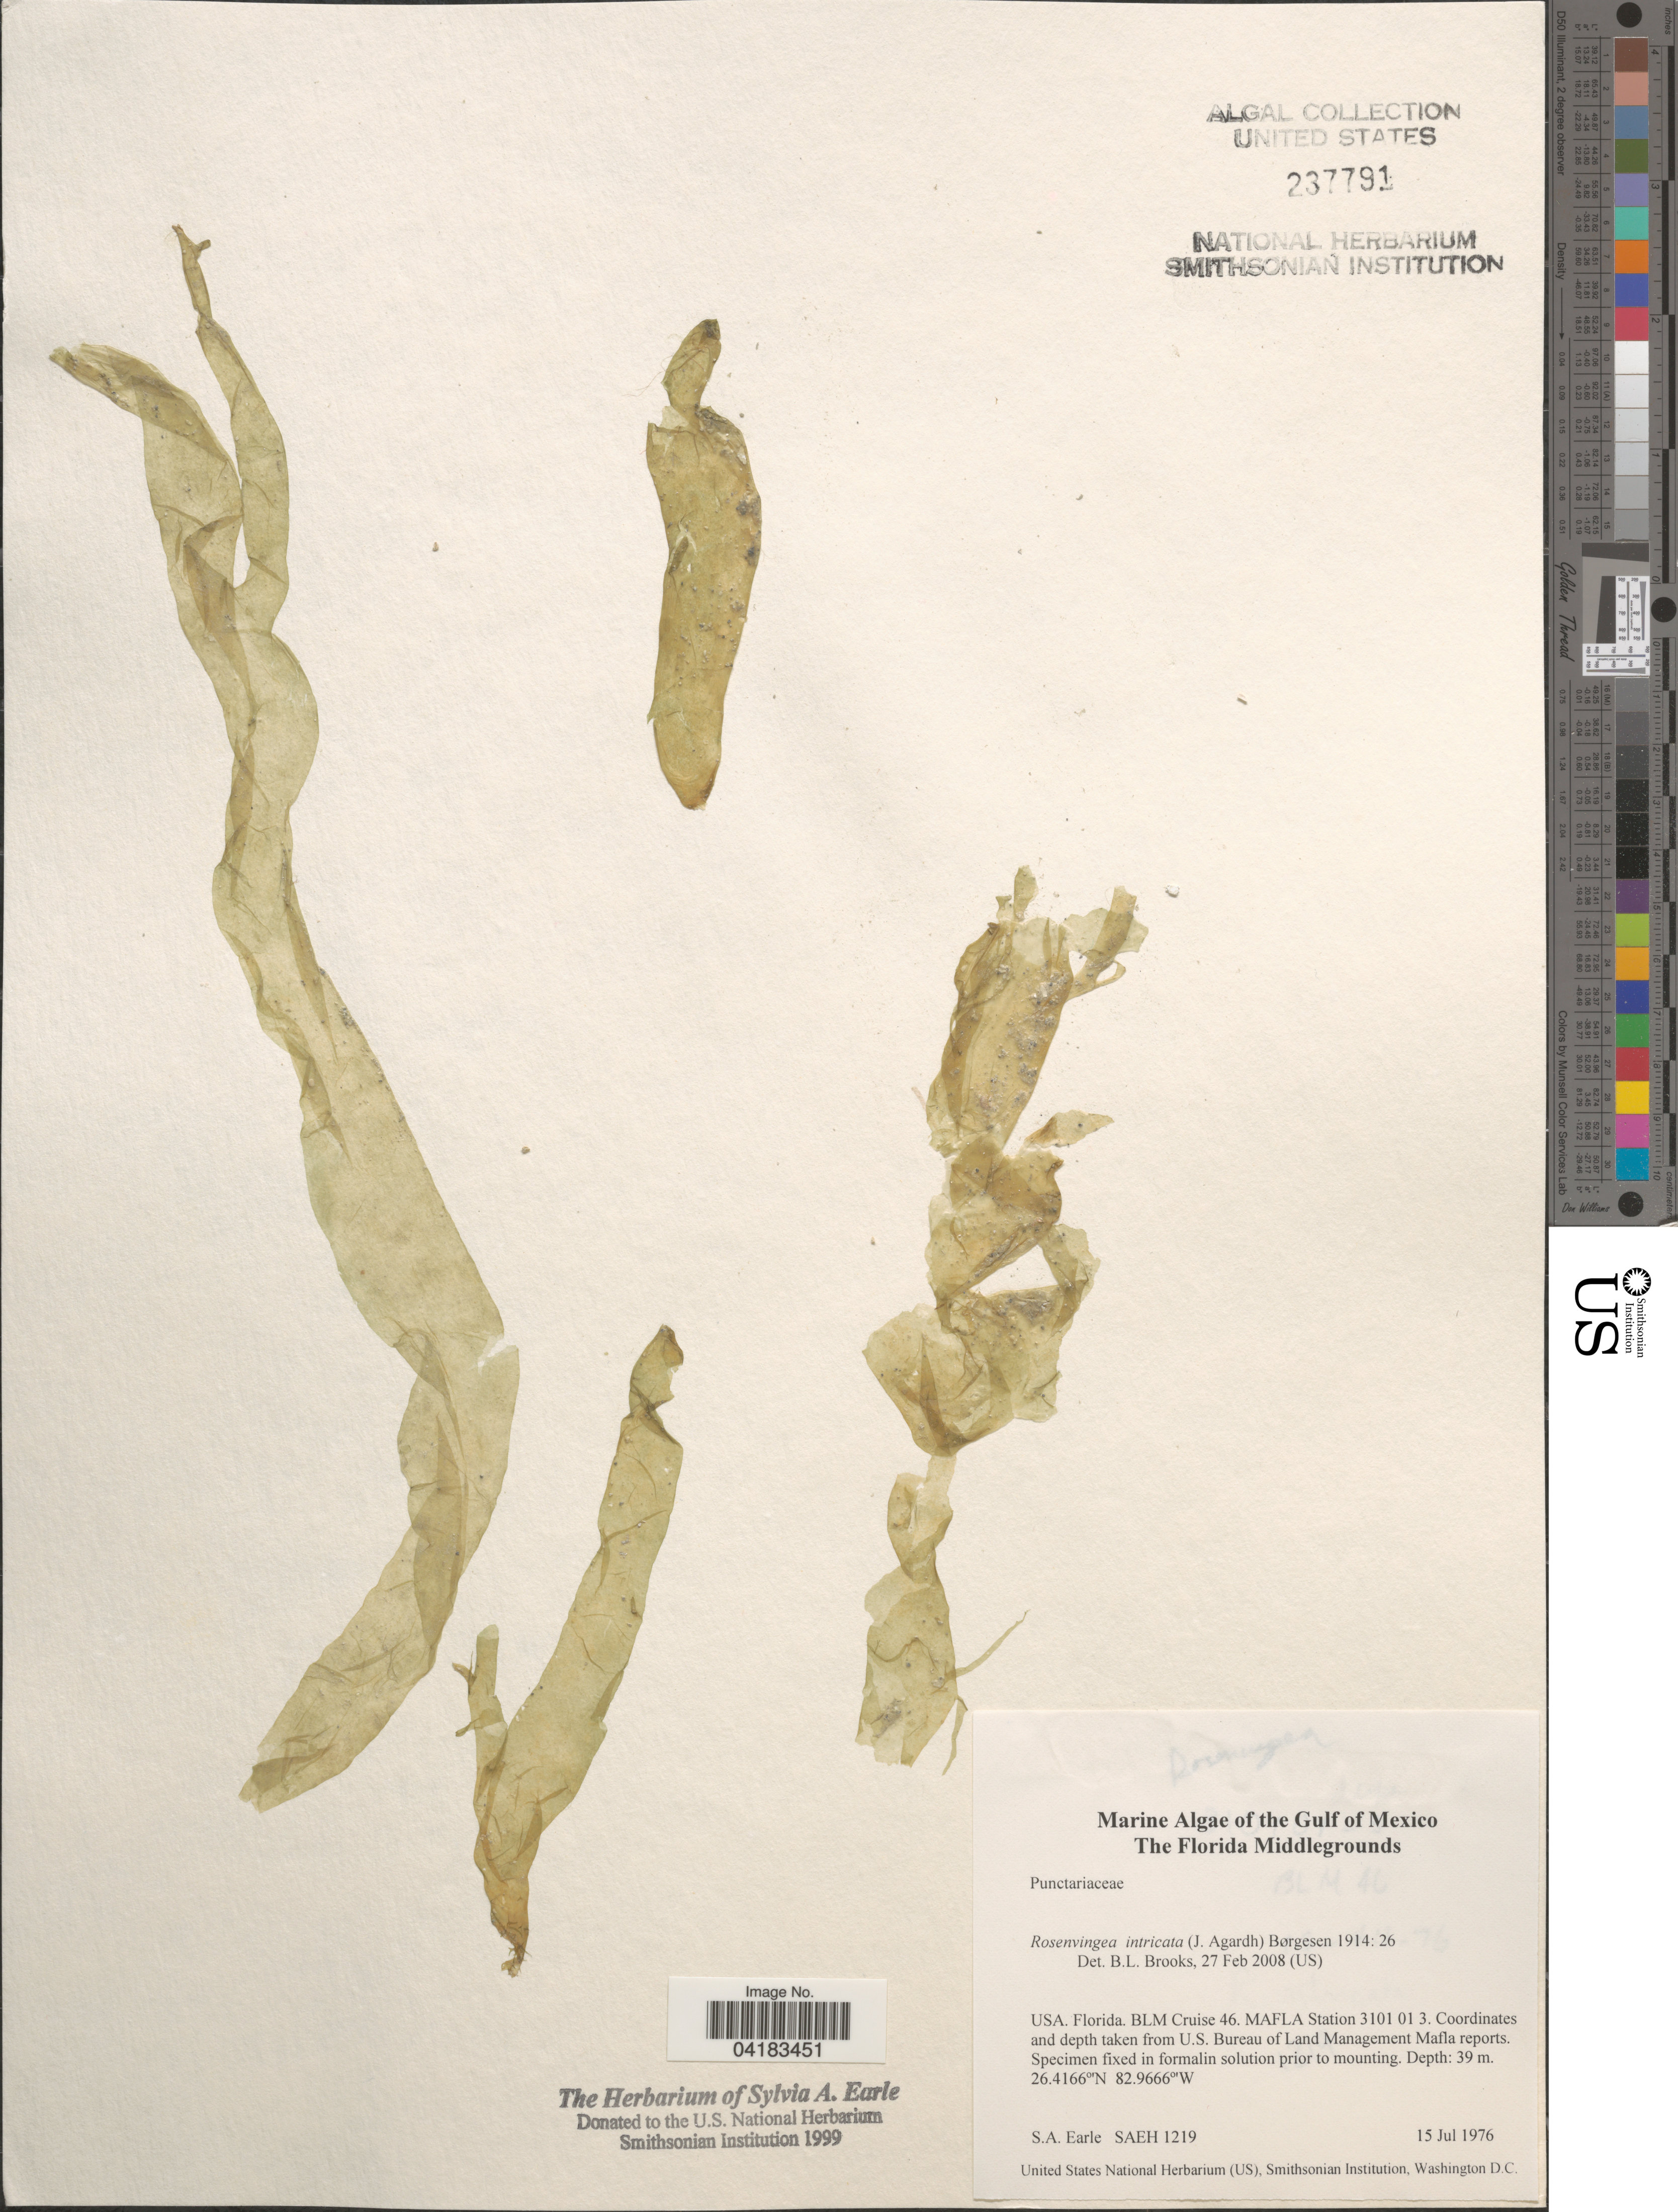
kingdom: Chromista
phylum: Ochrophyta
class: Phaeophyceae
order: Scytosiphonales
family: Scytosiphonaceae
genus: Rosenvingea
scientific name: Rosenvingea endiviifolia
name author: (Martius) M.J. Wynne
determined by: Algae name updating Project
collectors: S. A. Earle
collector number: SAEH1219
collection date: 1976-07-15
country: United States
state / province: Florida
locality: The Gulf of Mexico. The Florida Middlegrounds. BLM Cruise 46. MAFLA Station 3101 01 3.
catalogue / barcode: US 237791